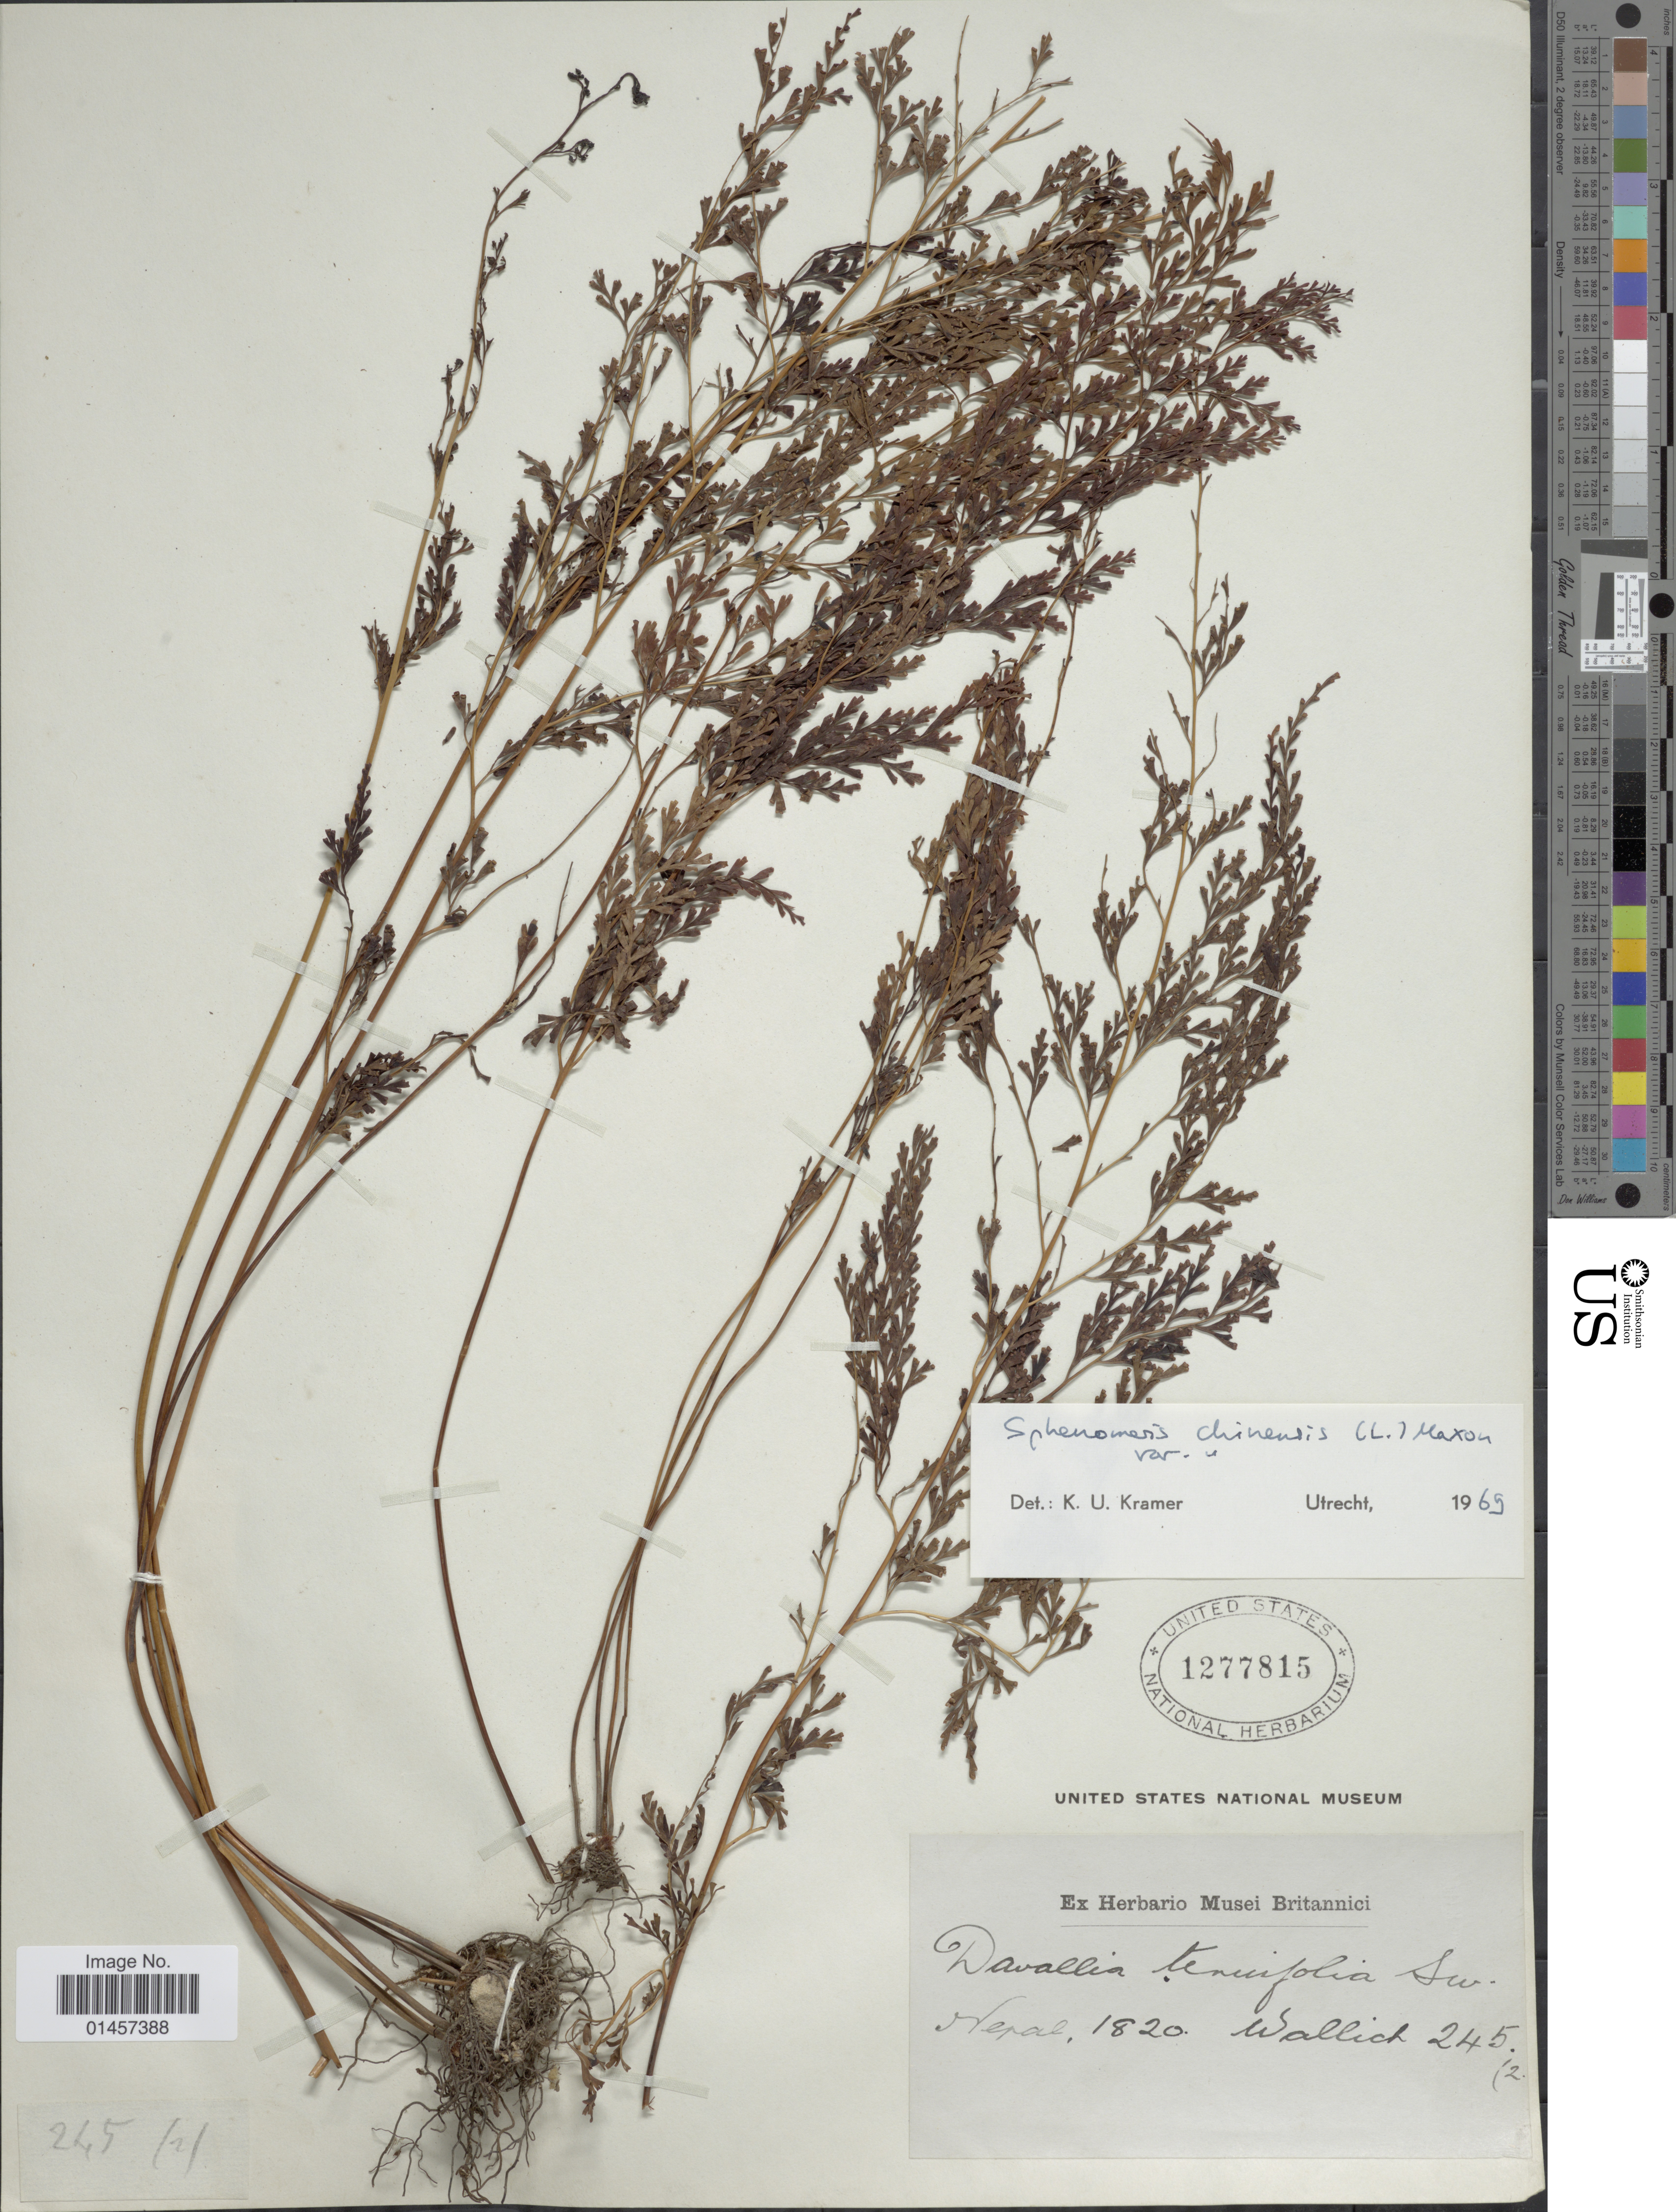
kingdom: Plantae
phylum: Tracheophyta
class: Polypodiopsida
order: Polypodiales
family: Lindsaeaceae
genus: Sphenomeris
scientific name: Sphenomeris chinensis var. chinensis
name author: (L.) Maxon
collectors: -- Wallich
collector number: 242(2)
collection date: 1820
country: Nepal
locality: Nepal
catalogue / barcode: US 1277815